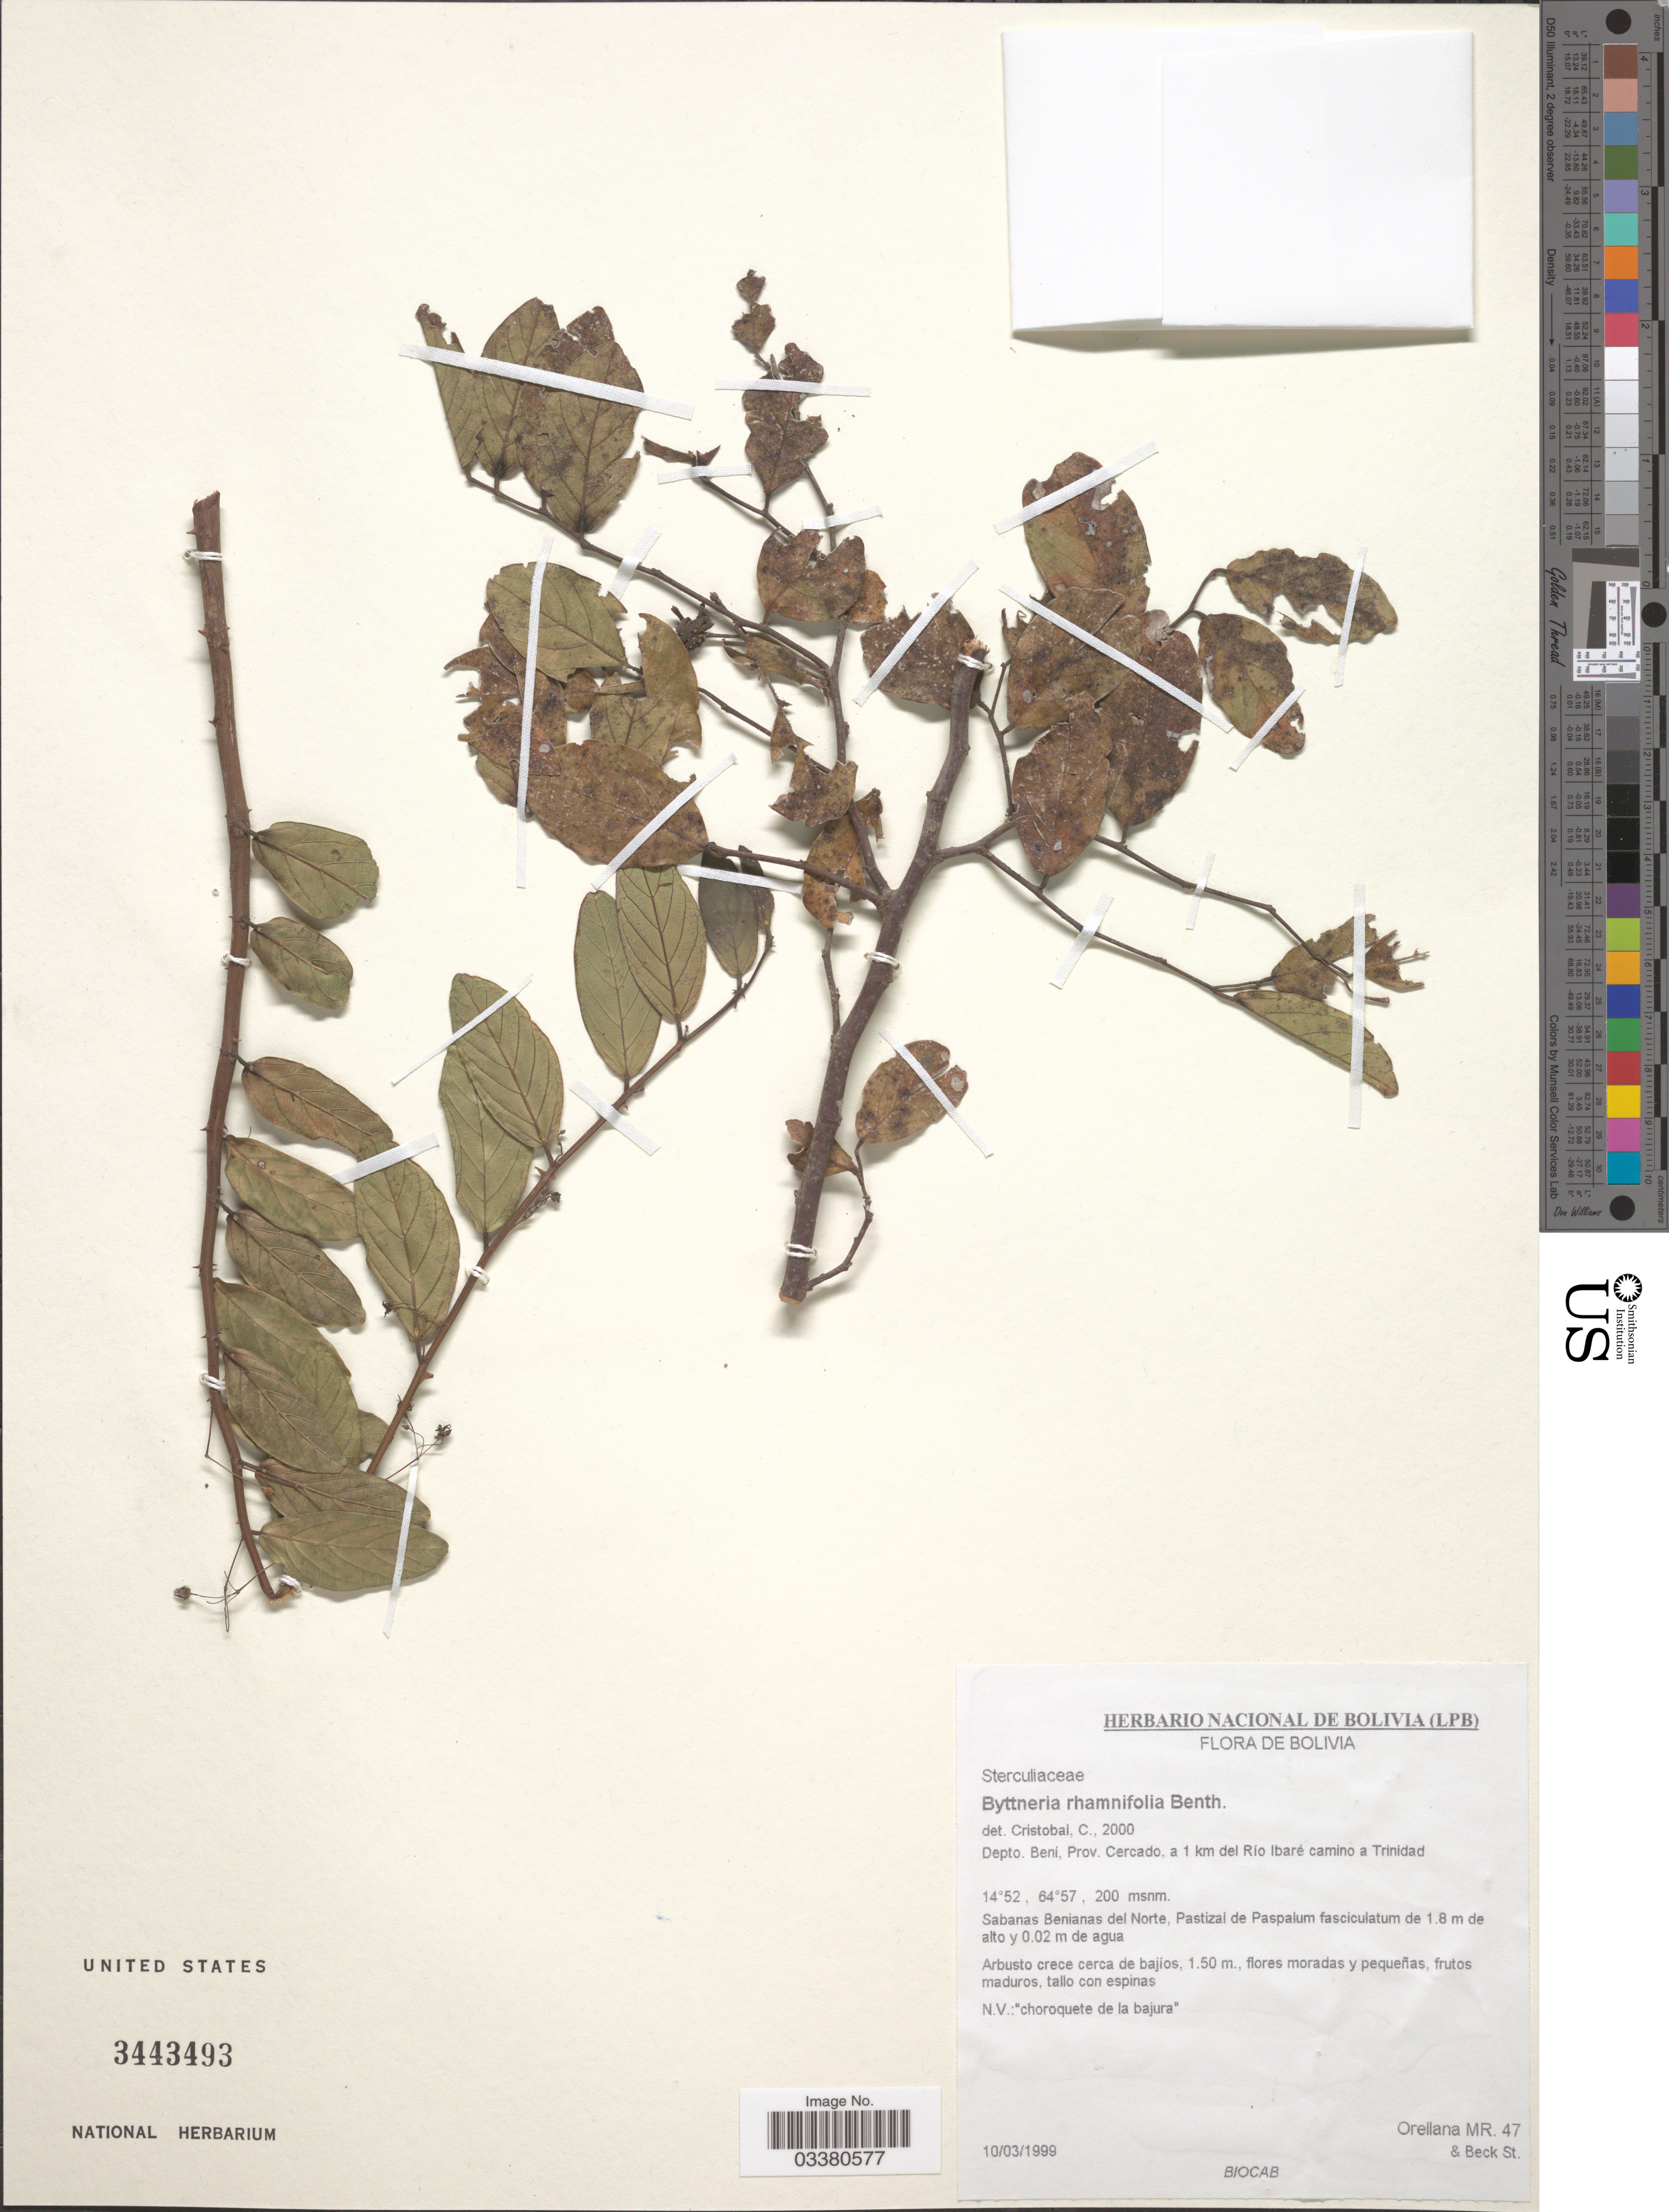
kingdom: Plantae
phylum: Tracheophyta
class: Magnoliopsida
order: Malvales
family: Malvaceae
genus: Byttneria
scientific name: Byttneria rhamnifolia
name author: Benth.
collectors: M. Orellana & S. G. Beck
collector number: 47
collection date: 1999-03-10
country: Bolivia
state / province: Beni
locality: Depto. Beni, Prov. Cercado, a 1 km del Río Ibaré camino a Trinidad. Sabanas Benianas del Norte.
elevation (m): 200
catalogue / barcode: US 3443493